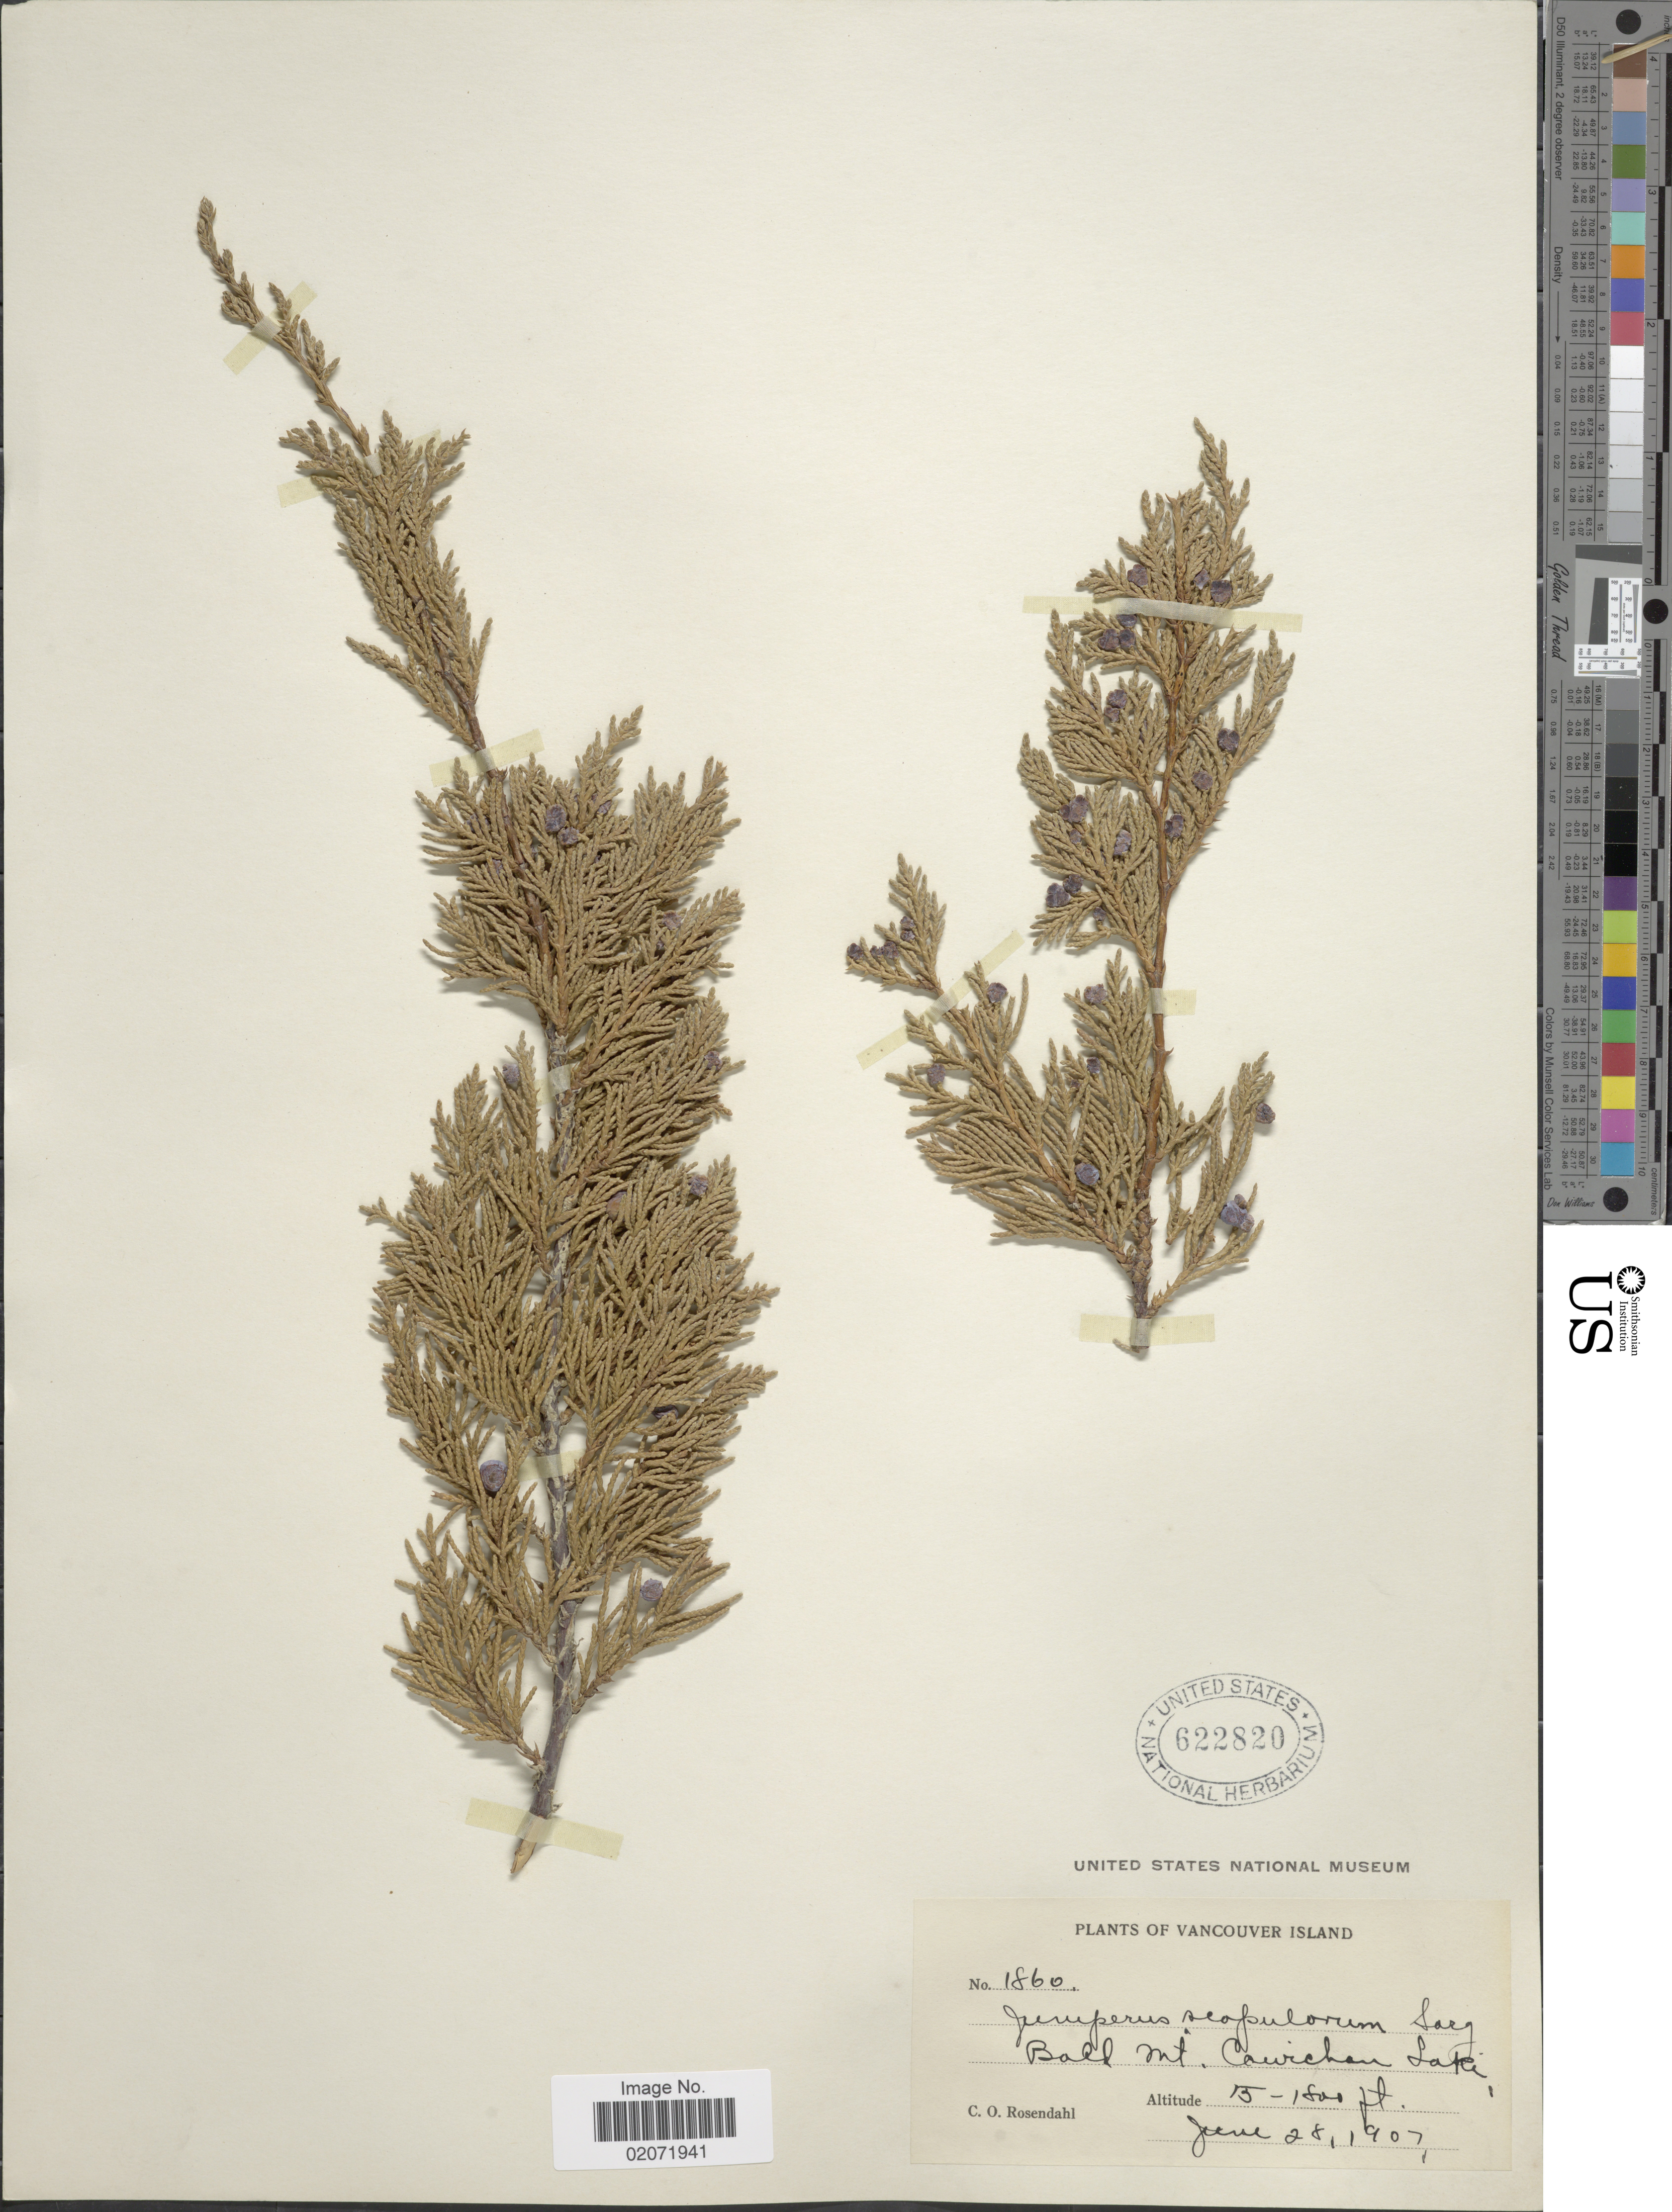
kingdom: Plantae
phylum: Tracheophyta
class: Pinopsida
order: Pinales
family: Cupressaceae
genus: Juniperus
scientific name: Juniperus scopulorum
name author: Sarg.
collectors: C. O. Rosendahl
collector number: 1860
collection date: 1907-06-28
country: Canada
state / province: British Columbia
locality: Vancouver Island, balk Mt. Cawichan Lake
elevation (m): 457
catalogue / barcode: US 622820